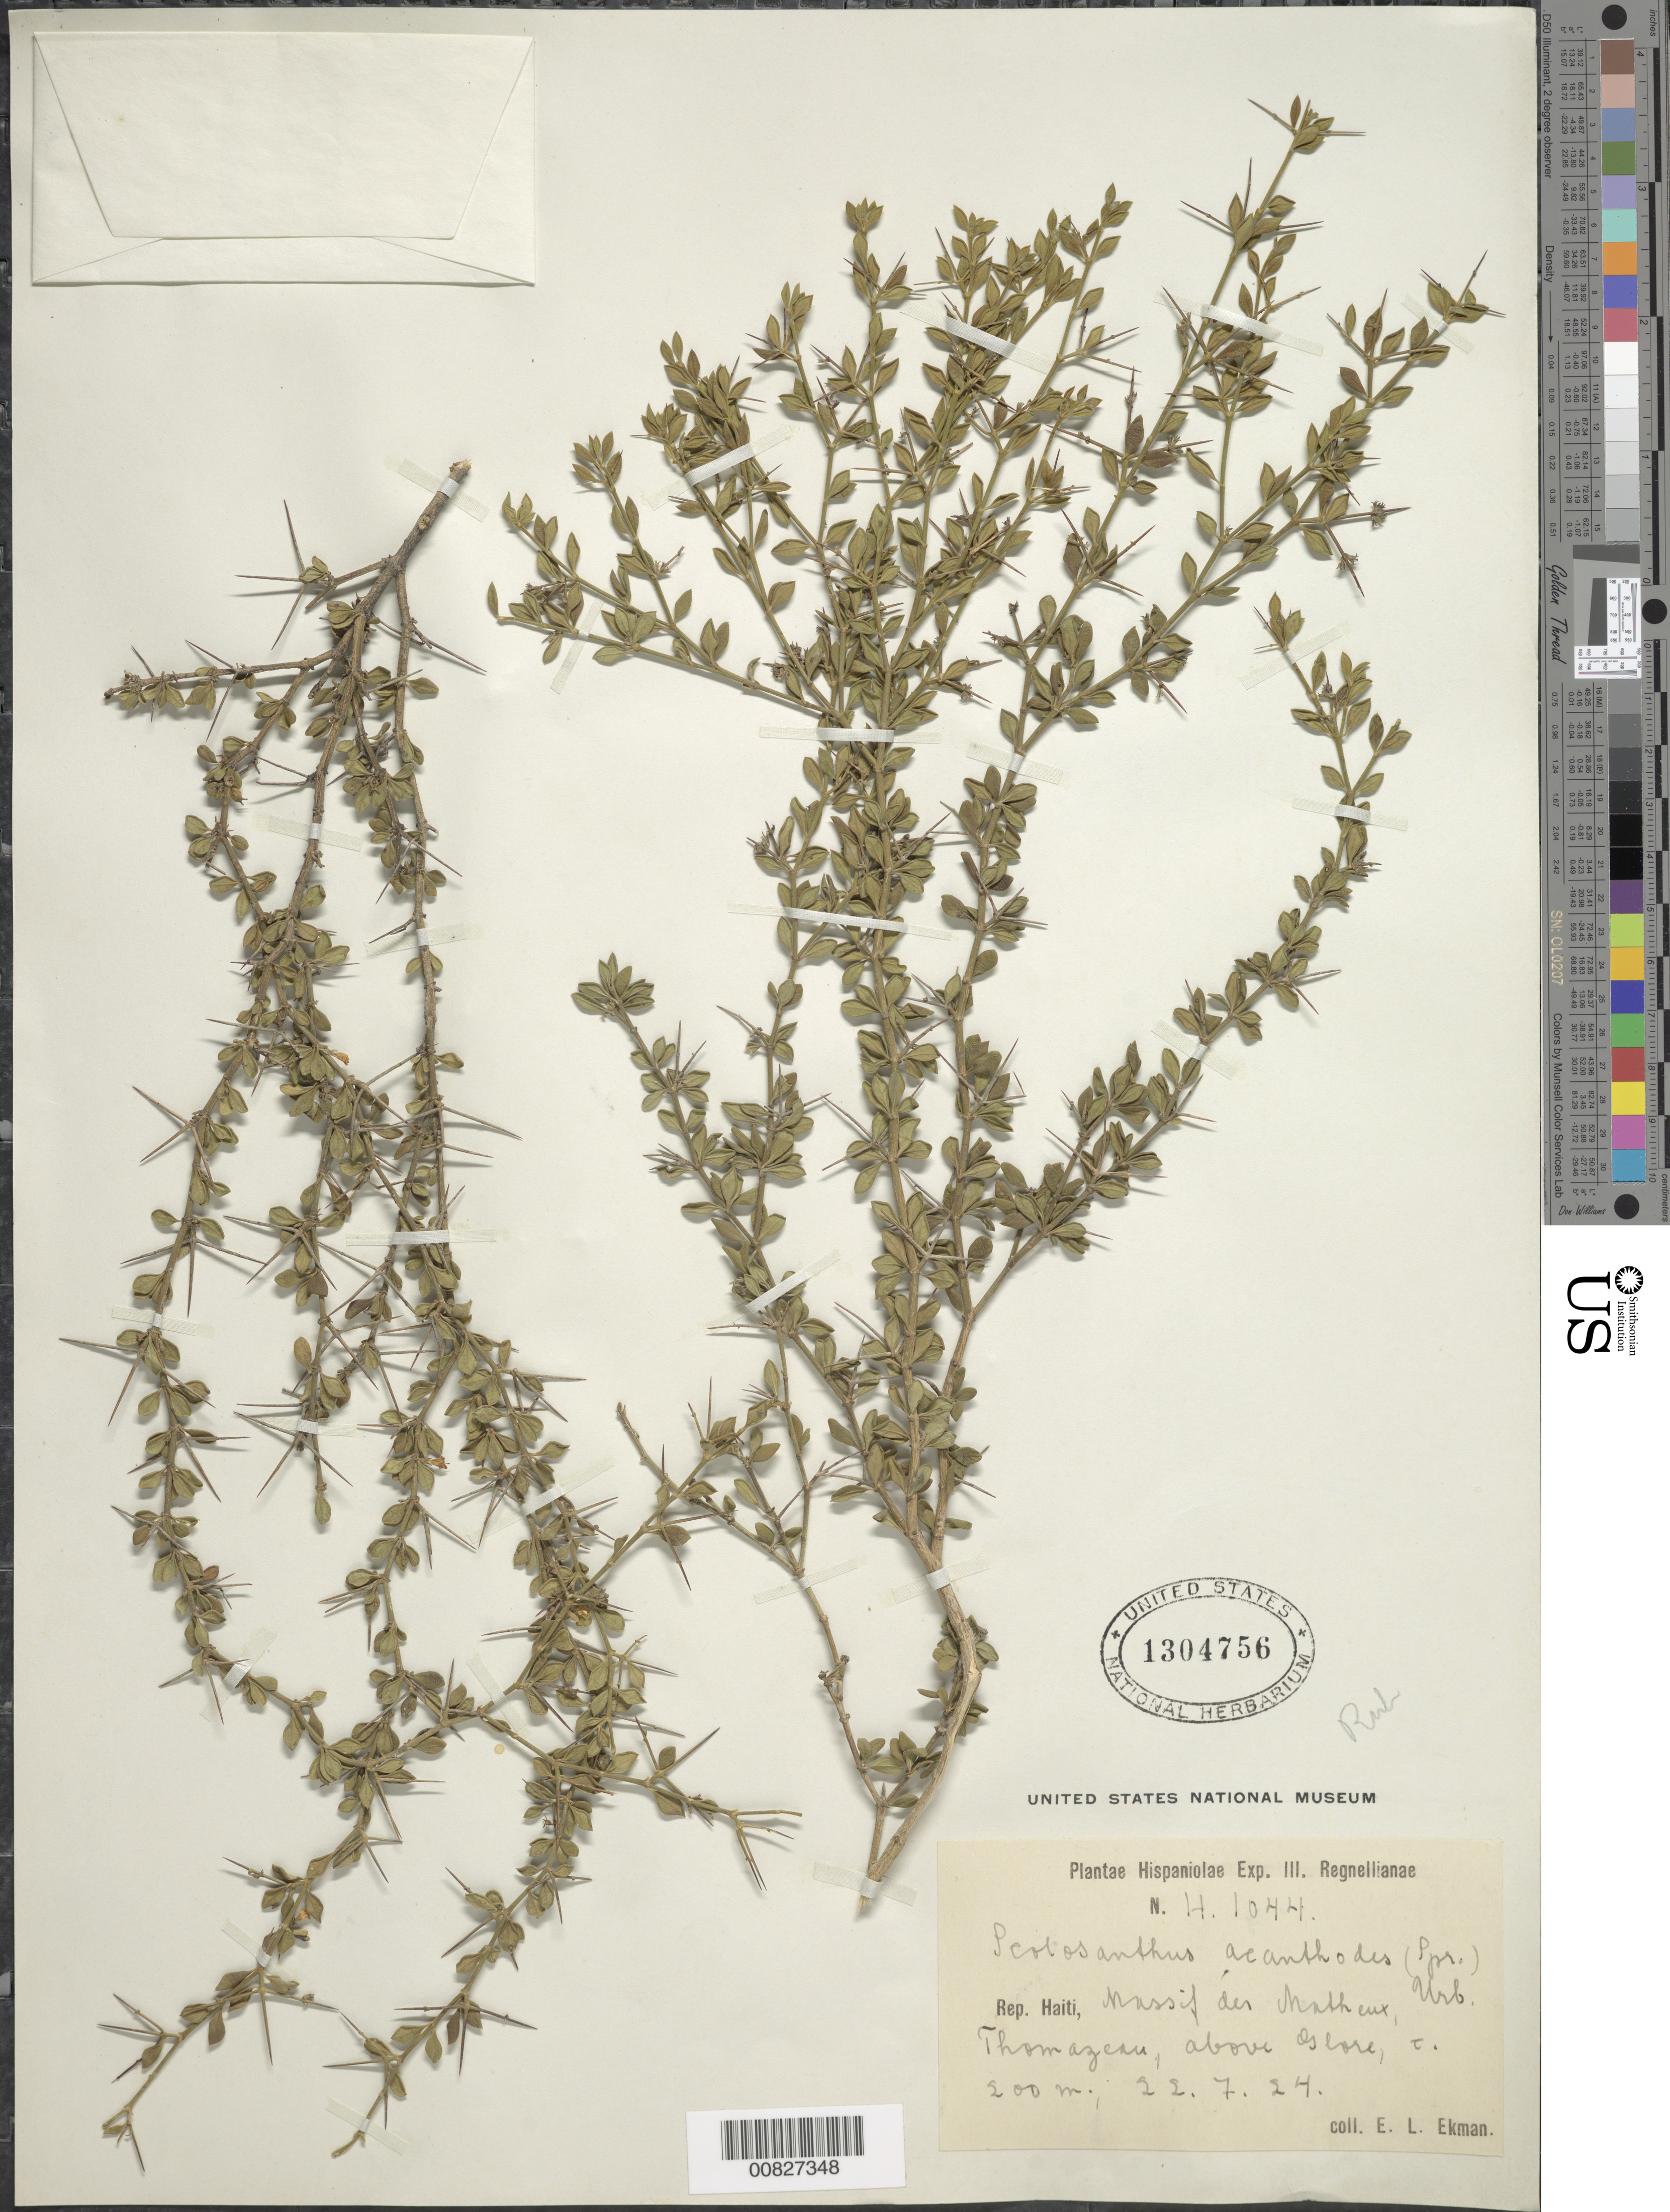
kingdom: Plantae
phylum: Tracheophyta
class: Magnoliopsida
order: Gentianales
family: Rubiaceae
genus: Scolosanthus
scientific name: Scolosanthus acanthodes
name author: (Spreng.) Urb.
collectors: E. L. Ekman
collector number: H 1044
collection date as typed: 22 Jul 1924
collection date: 1924-07-22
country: Haiti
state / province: Ouest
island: Hispaniola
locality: Massif du Matheux, Thomazeau, above Glore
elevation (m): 200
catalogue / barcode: US 1304756